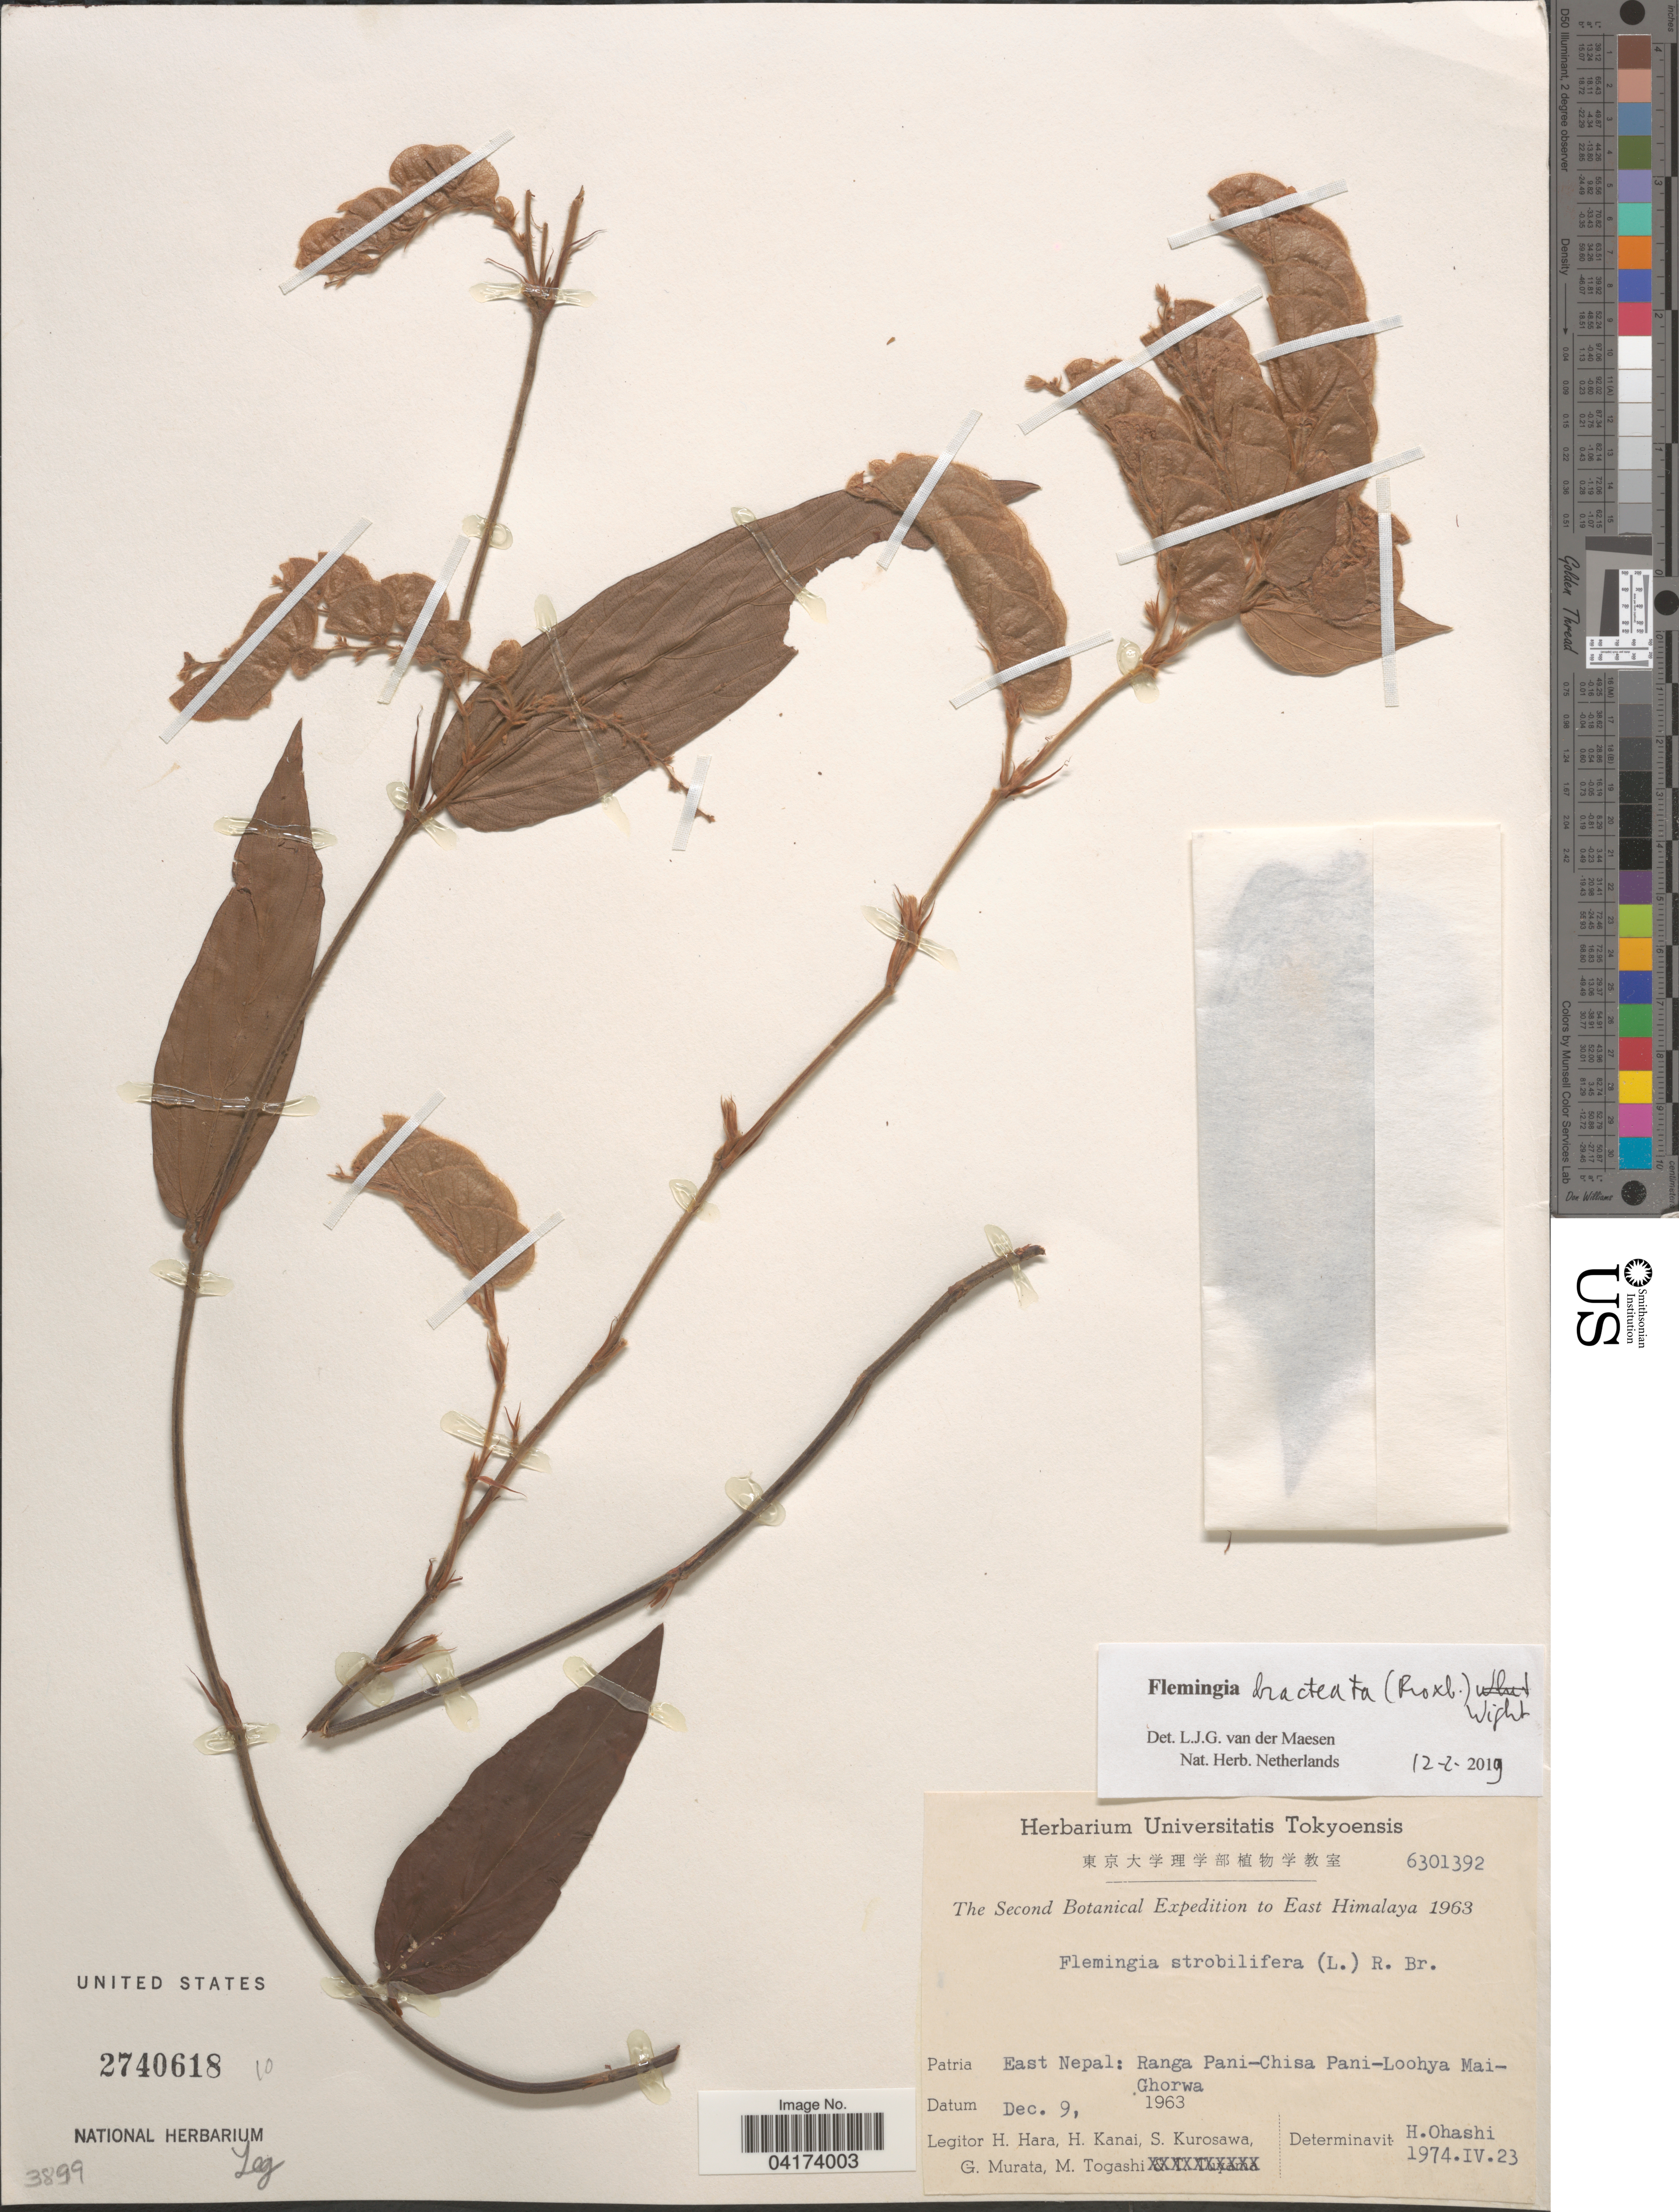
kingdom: Plantae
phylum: Tracheophyta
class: Magnoliopsida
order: Fabales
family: Fabaceae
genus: Flemingia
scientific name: Flemingia bracteata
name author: (Roxb.) Wight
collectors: H. Hara, H. Kanai, S. Kurosawa, G. Murata & M. Togashi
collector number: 6301392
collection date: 1963-12-09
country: Nepal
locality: The Second Botanical Expedition to East Himalaya 1963. East Nepal: Ranga Pani-Chisa Pani-Loohya Mai-Ghorwa.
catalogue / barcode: US 2740618